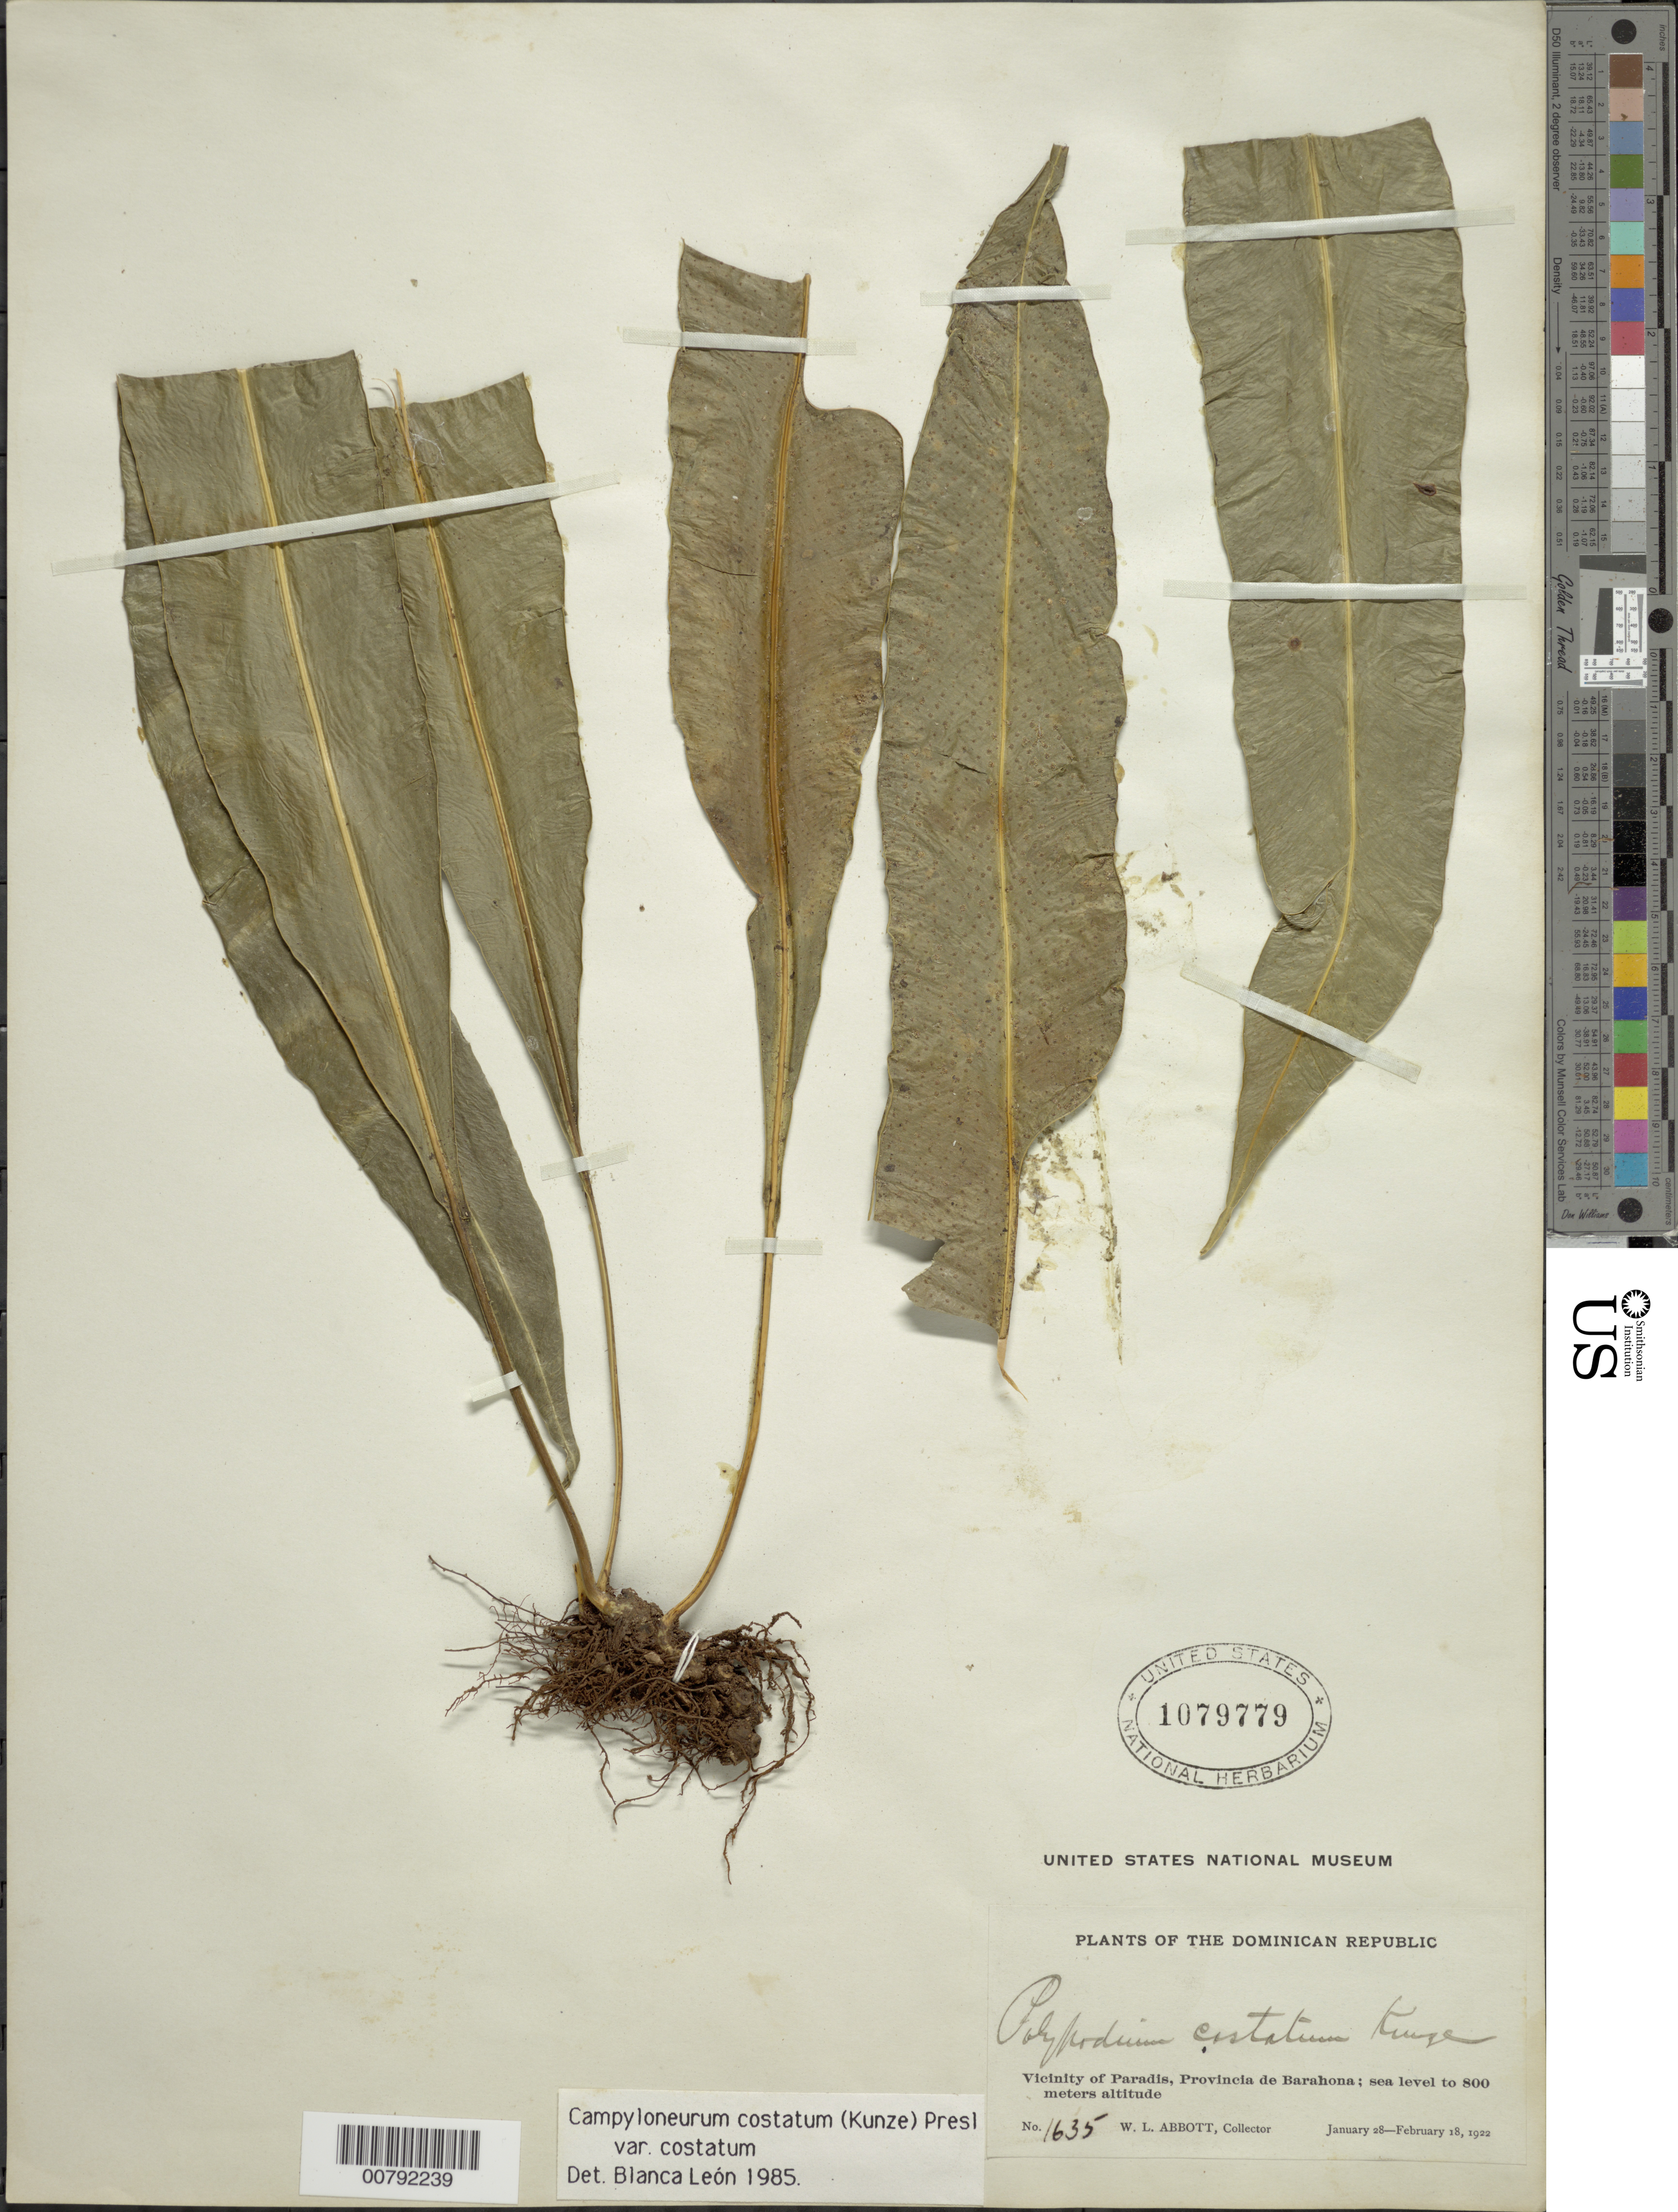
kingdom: Plantae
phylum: Tracheophyta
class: Polypodiopsida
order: Polypodiales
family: Polypodiaceae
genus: Campyloneurum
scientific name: Campyloneurum costatum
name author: (Kunze) C. Presl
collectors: W. L. Abbott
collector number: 1635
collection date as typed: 28 Feb 1922 18 Feb 1922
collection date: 1922-02-18/1922-02-28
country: Dominican Republic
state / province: Barahona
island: Hispaniola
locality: Paradis vicinity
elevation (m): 0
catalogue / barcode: US 1079779